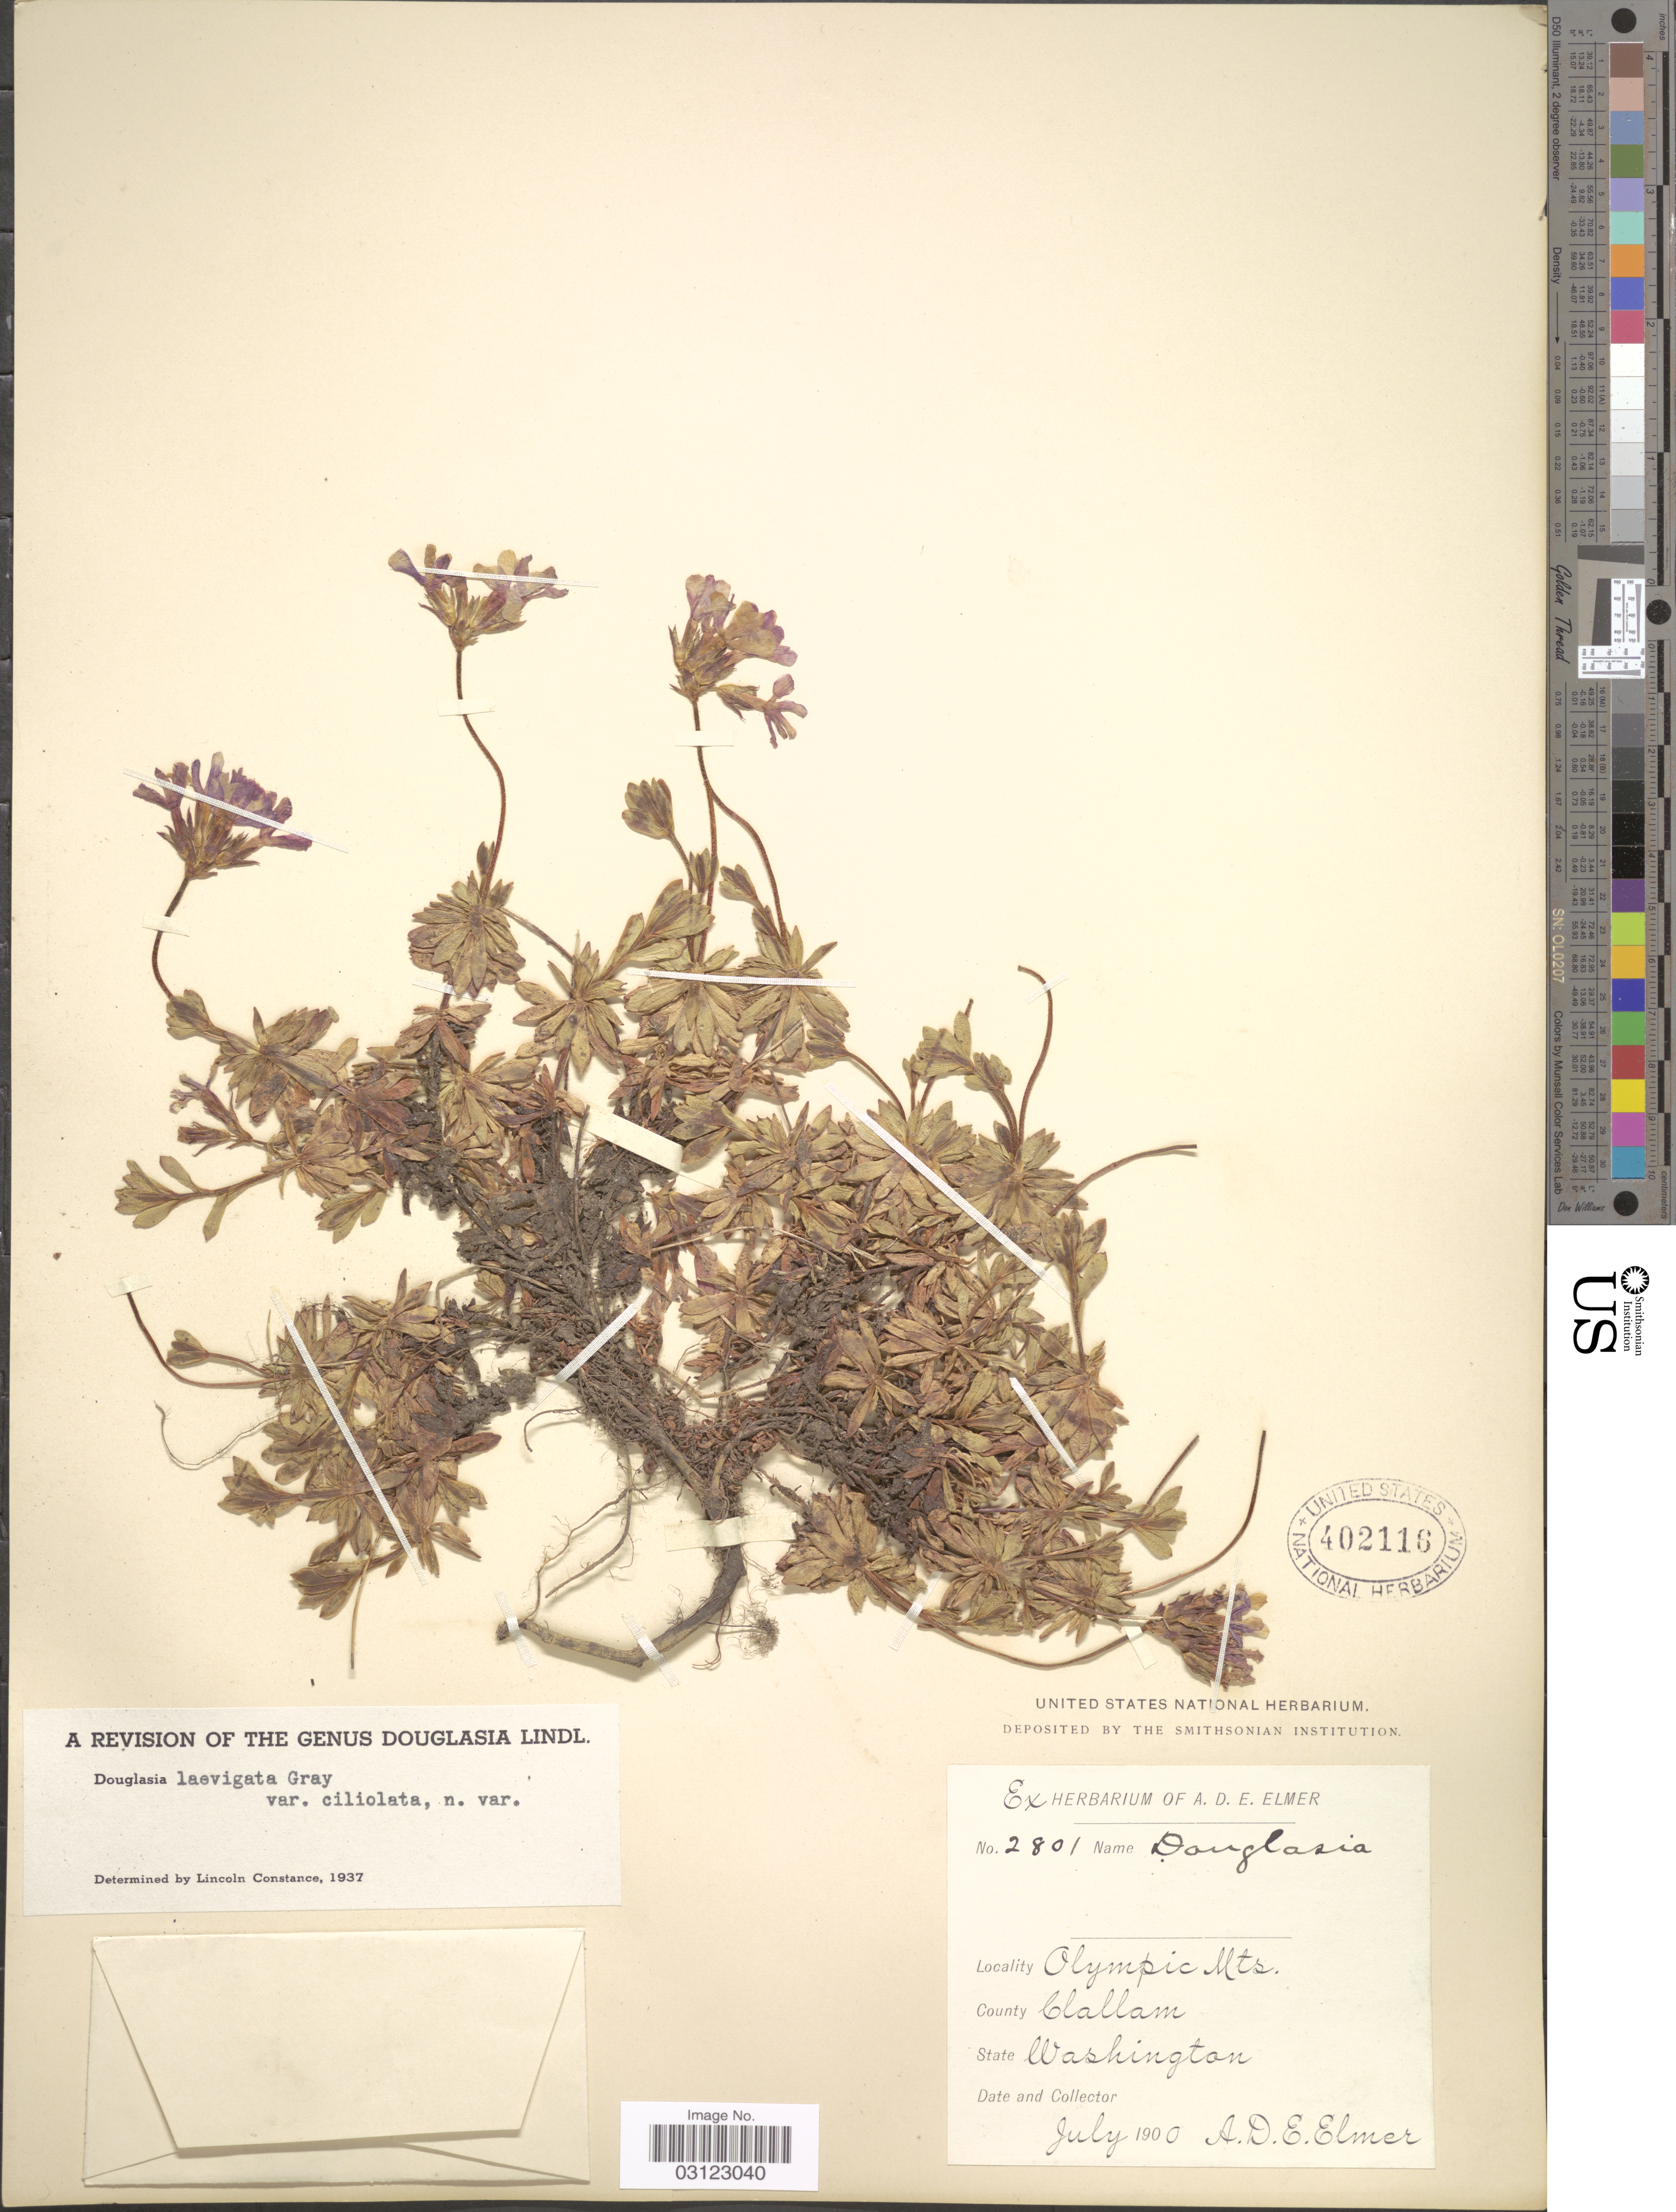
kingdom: Plantae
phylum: Tracheophyta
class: Magnoliopsida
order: Ericales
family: Primulaceae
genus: Douglasia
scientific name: Douglasia laevigata var. ciliolata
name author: Constance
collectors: A. D. E. Elmer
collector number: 2801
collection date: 1900-07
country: United States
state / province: Washington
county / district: Clallam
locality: Olympic Mts. County Clallam.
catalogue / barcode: US 402116